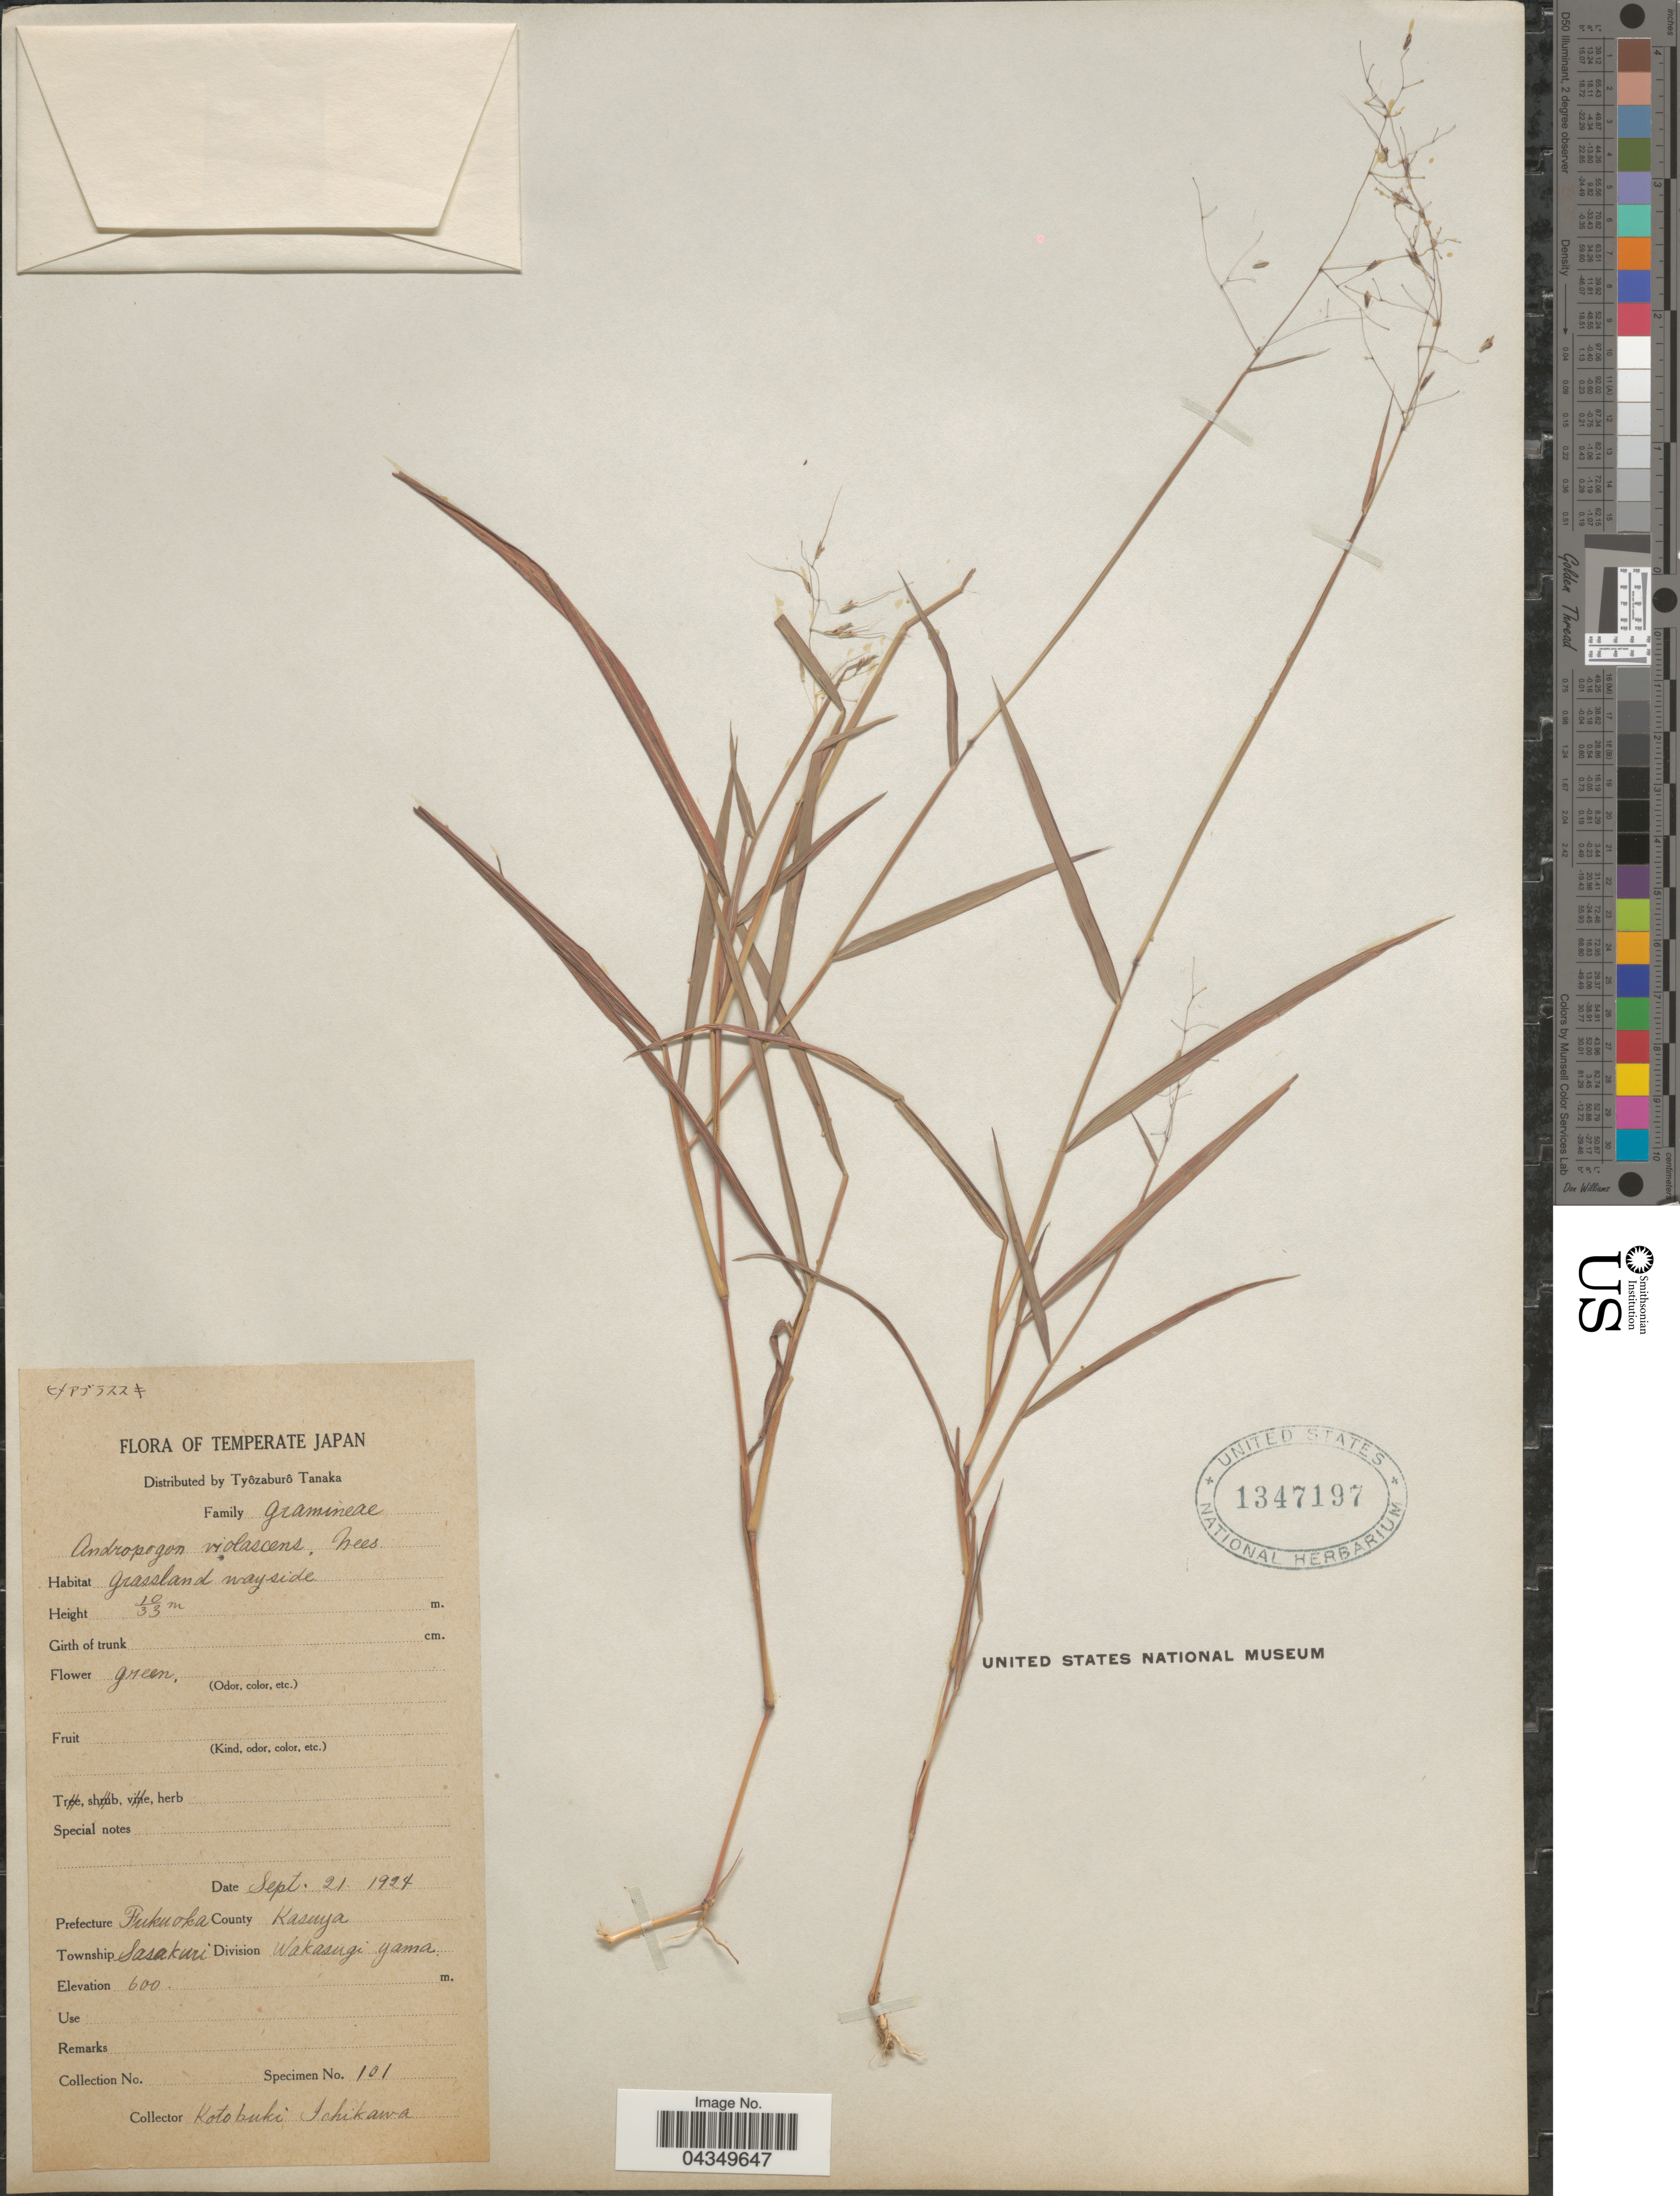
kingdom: Plantae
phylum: Tracheophyta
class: Liliopsida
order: Poales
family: Poaceae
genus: Capillipedium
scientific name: Capillipedium parviflorum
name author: (R. Br.) Stapf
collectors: K. Ichikawa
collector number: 101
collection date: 1924-09-21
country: Japan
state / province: Hukuoka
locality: Temperate Japan. Prefecture Fukuoka. County Kasuya. Township Saskuri. Division Wakasugi yama.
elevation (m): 600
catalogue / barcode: US 1347197